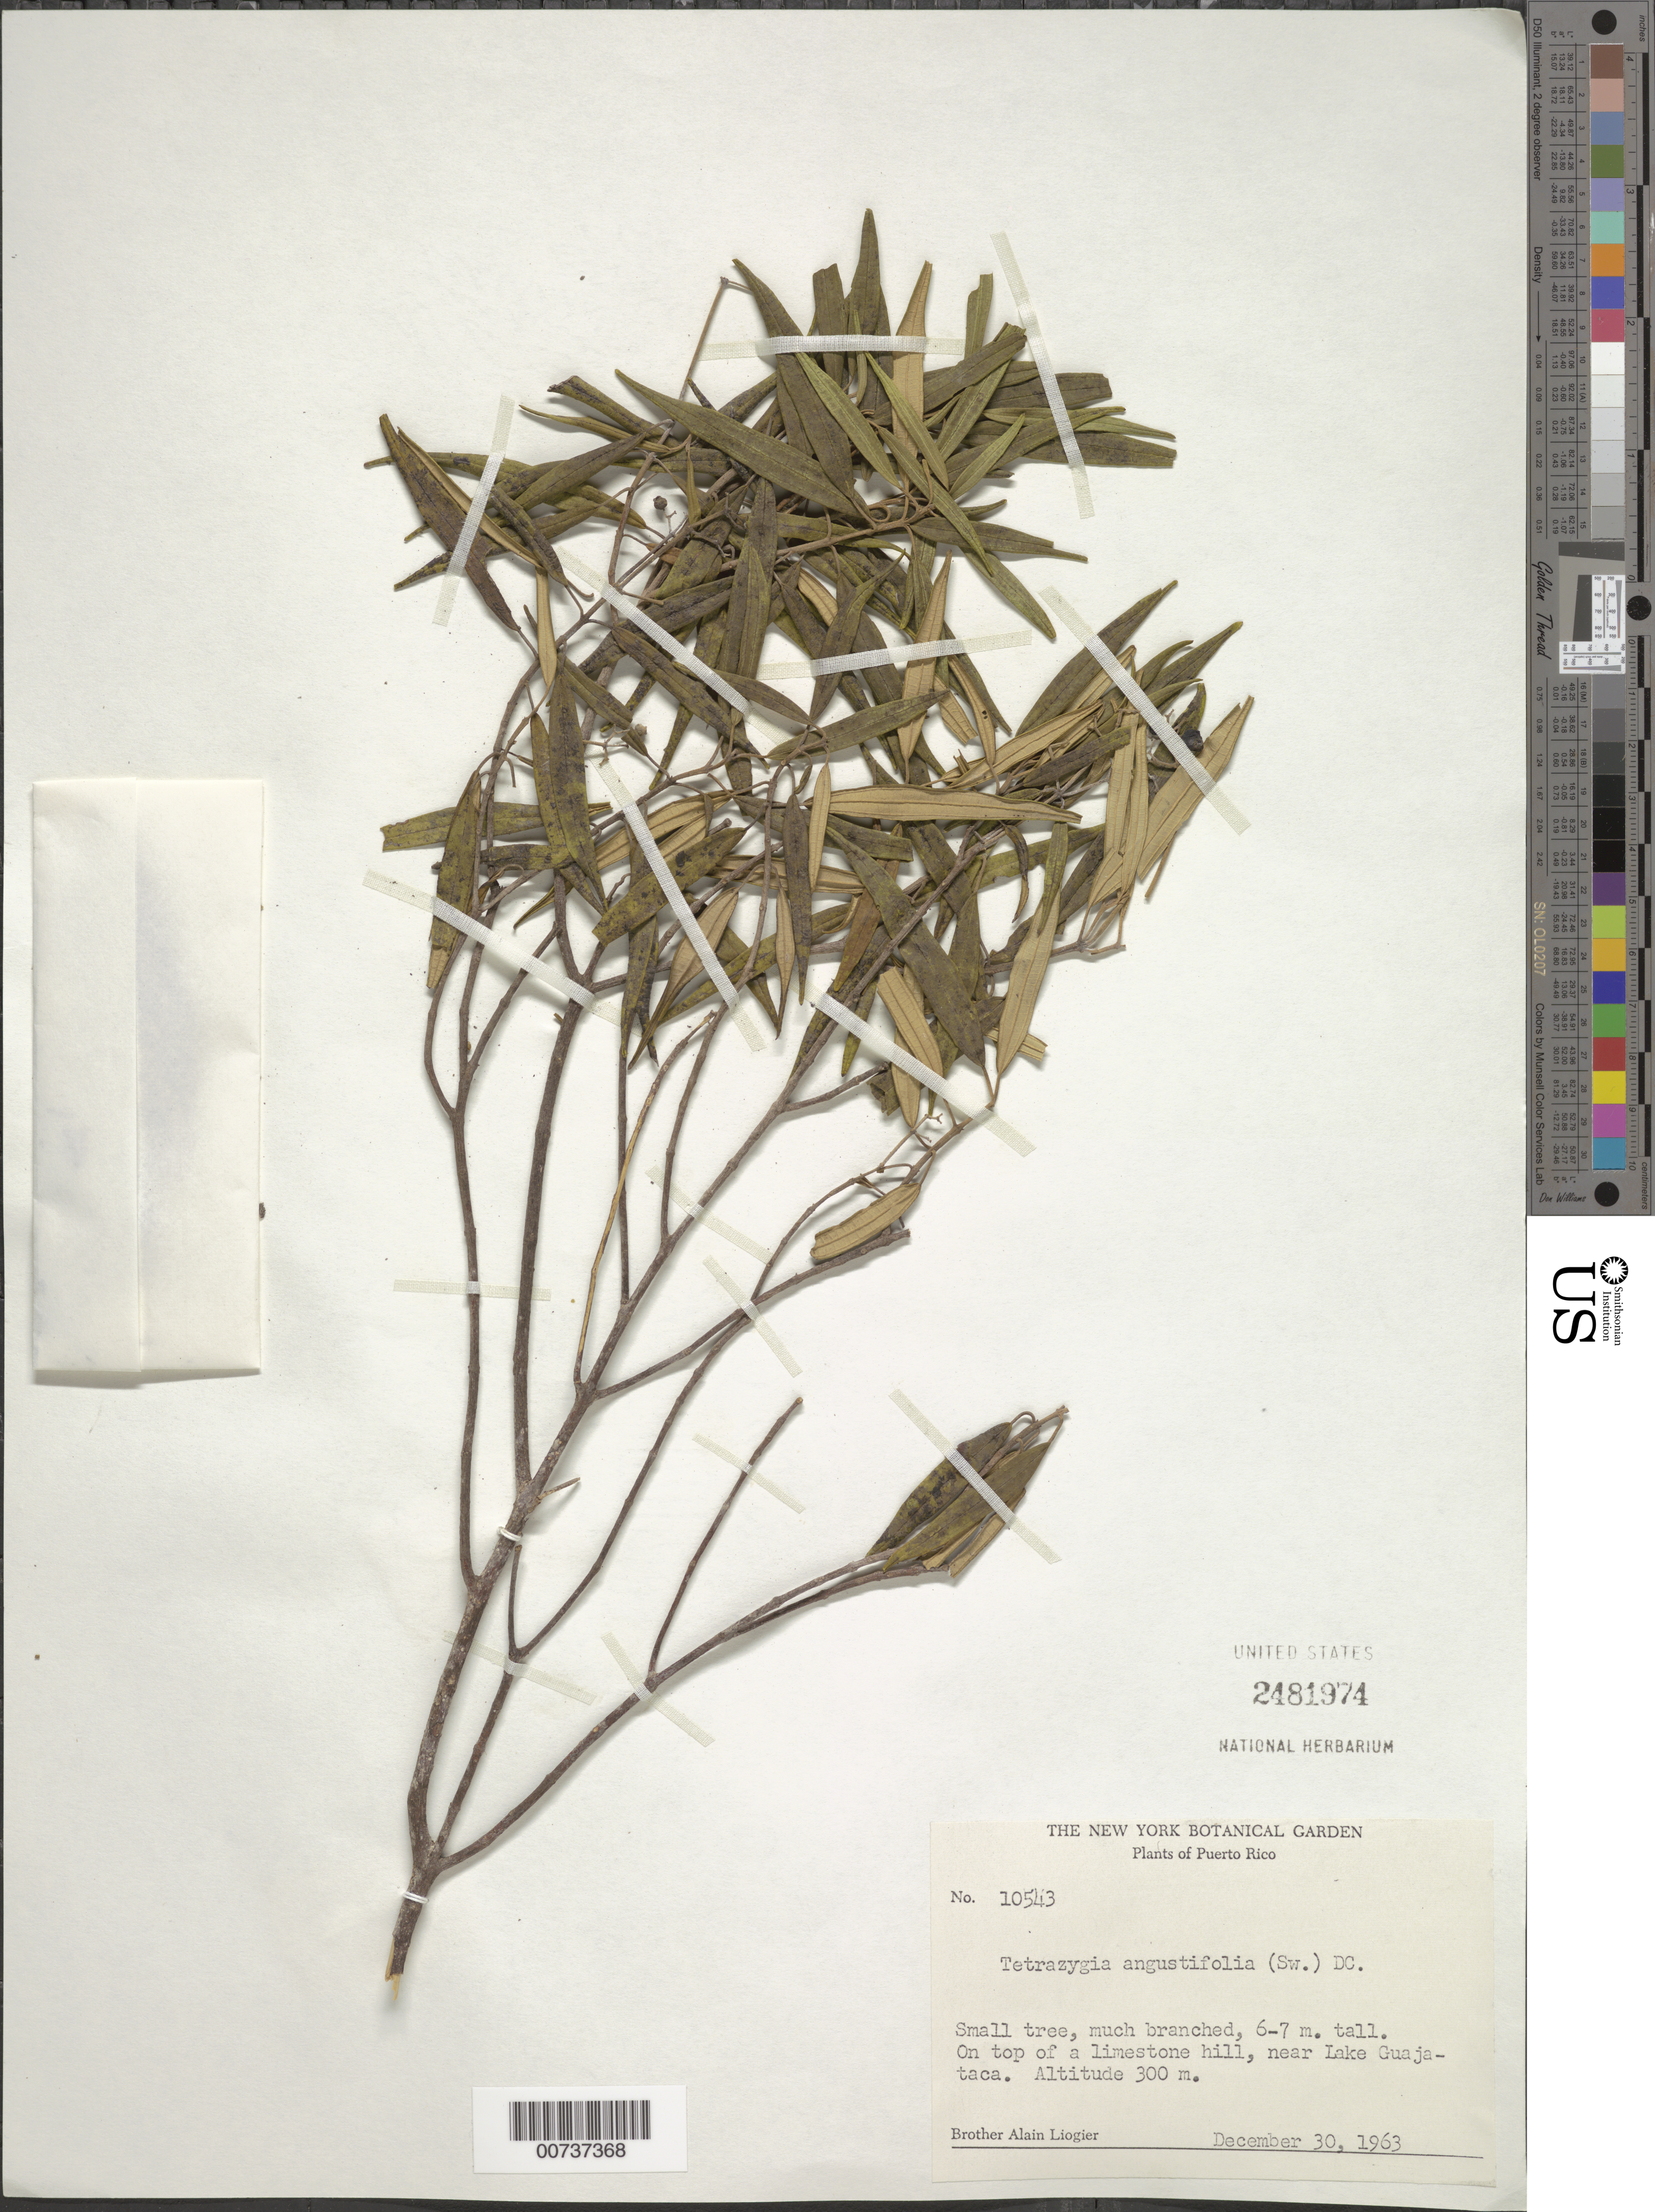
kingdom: Plantae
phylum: Tracheophyta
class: Magnoliopsida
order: Myrtales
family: Melastomataceae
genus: Tetrazygia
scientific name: Tetrazygia angustifolia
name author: (Sw.) DC.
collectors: A. H. Liogier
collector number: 10543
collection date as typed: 30 Dec 1963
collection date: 1963-12-30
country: Puerto Rico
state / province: Quebradillas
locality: Near Lake Guajataca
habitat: On top of a limestone hill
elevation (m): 300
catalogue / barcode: US 2481974